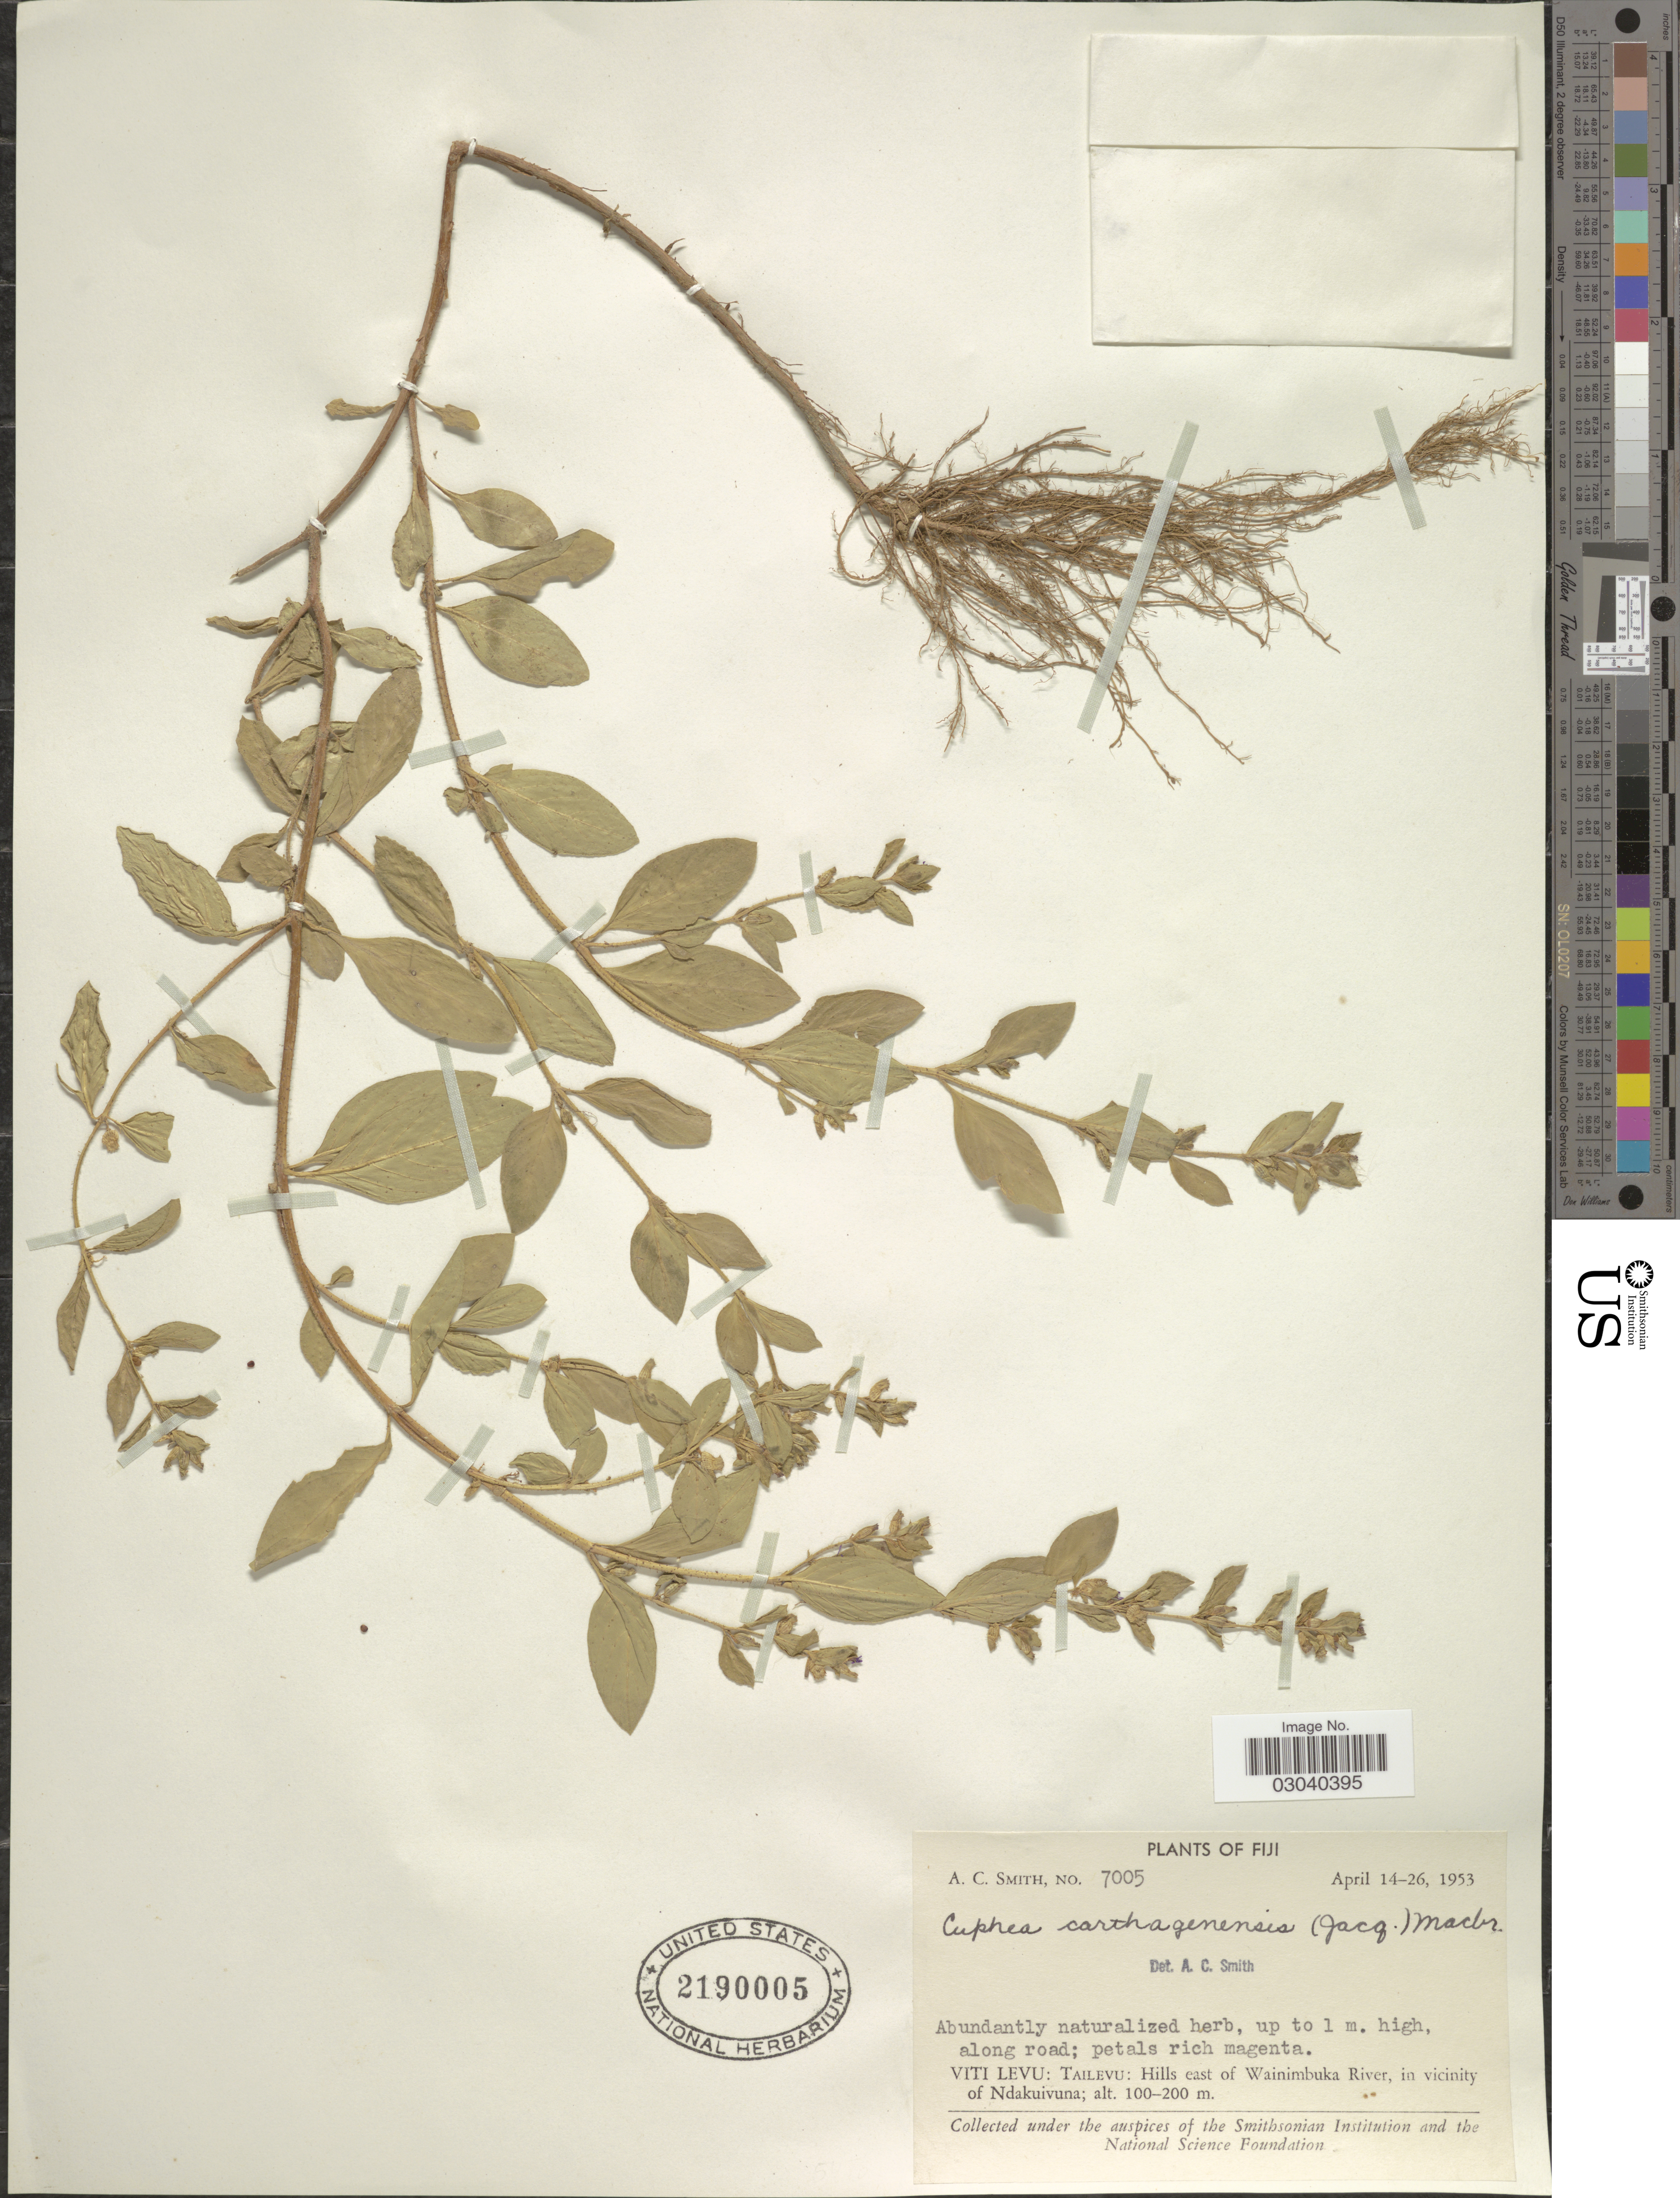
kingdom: Plantae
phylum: Tracheophyta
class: Magnoliopsida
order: Myrtales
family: Lythraceae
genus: Cuphea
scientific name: Cuphea carthagenensis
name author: (Jacq.) J.F. Macbr.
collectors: A. C. Smith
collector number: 7005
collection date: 1953-04-14/1953-04-26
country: Fiji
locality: Viti Levu: Tailevu: Hills east of Wainimbuka River, in vicinity of Ndakuivuna.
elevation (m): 100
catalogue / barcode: US 2190005